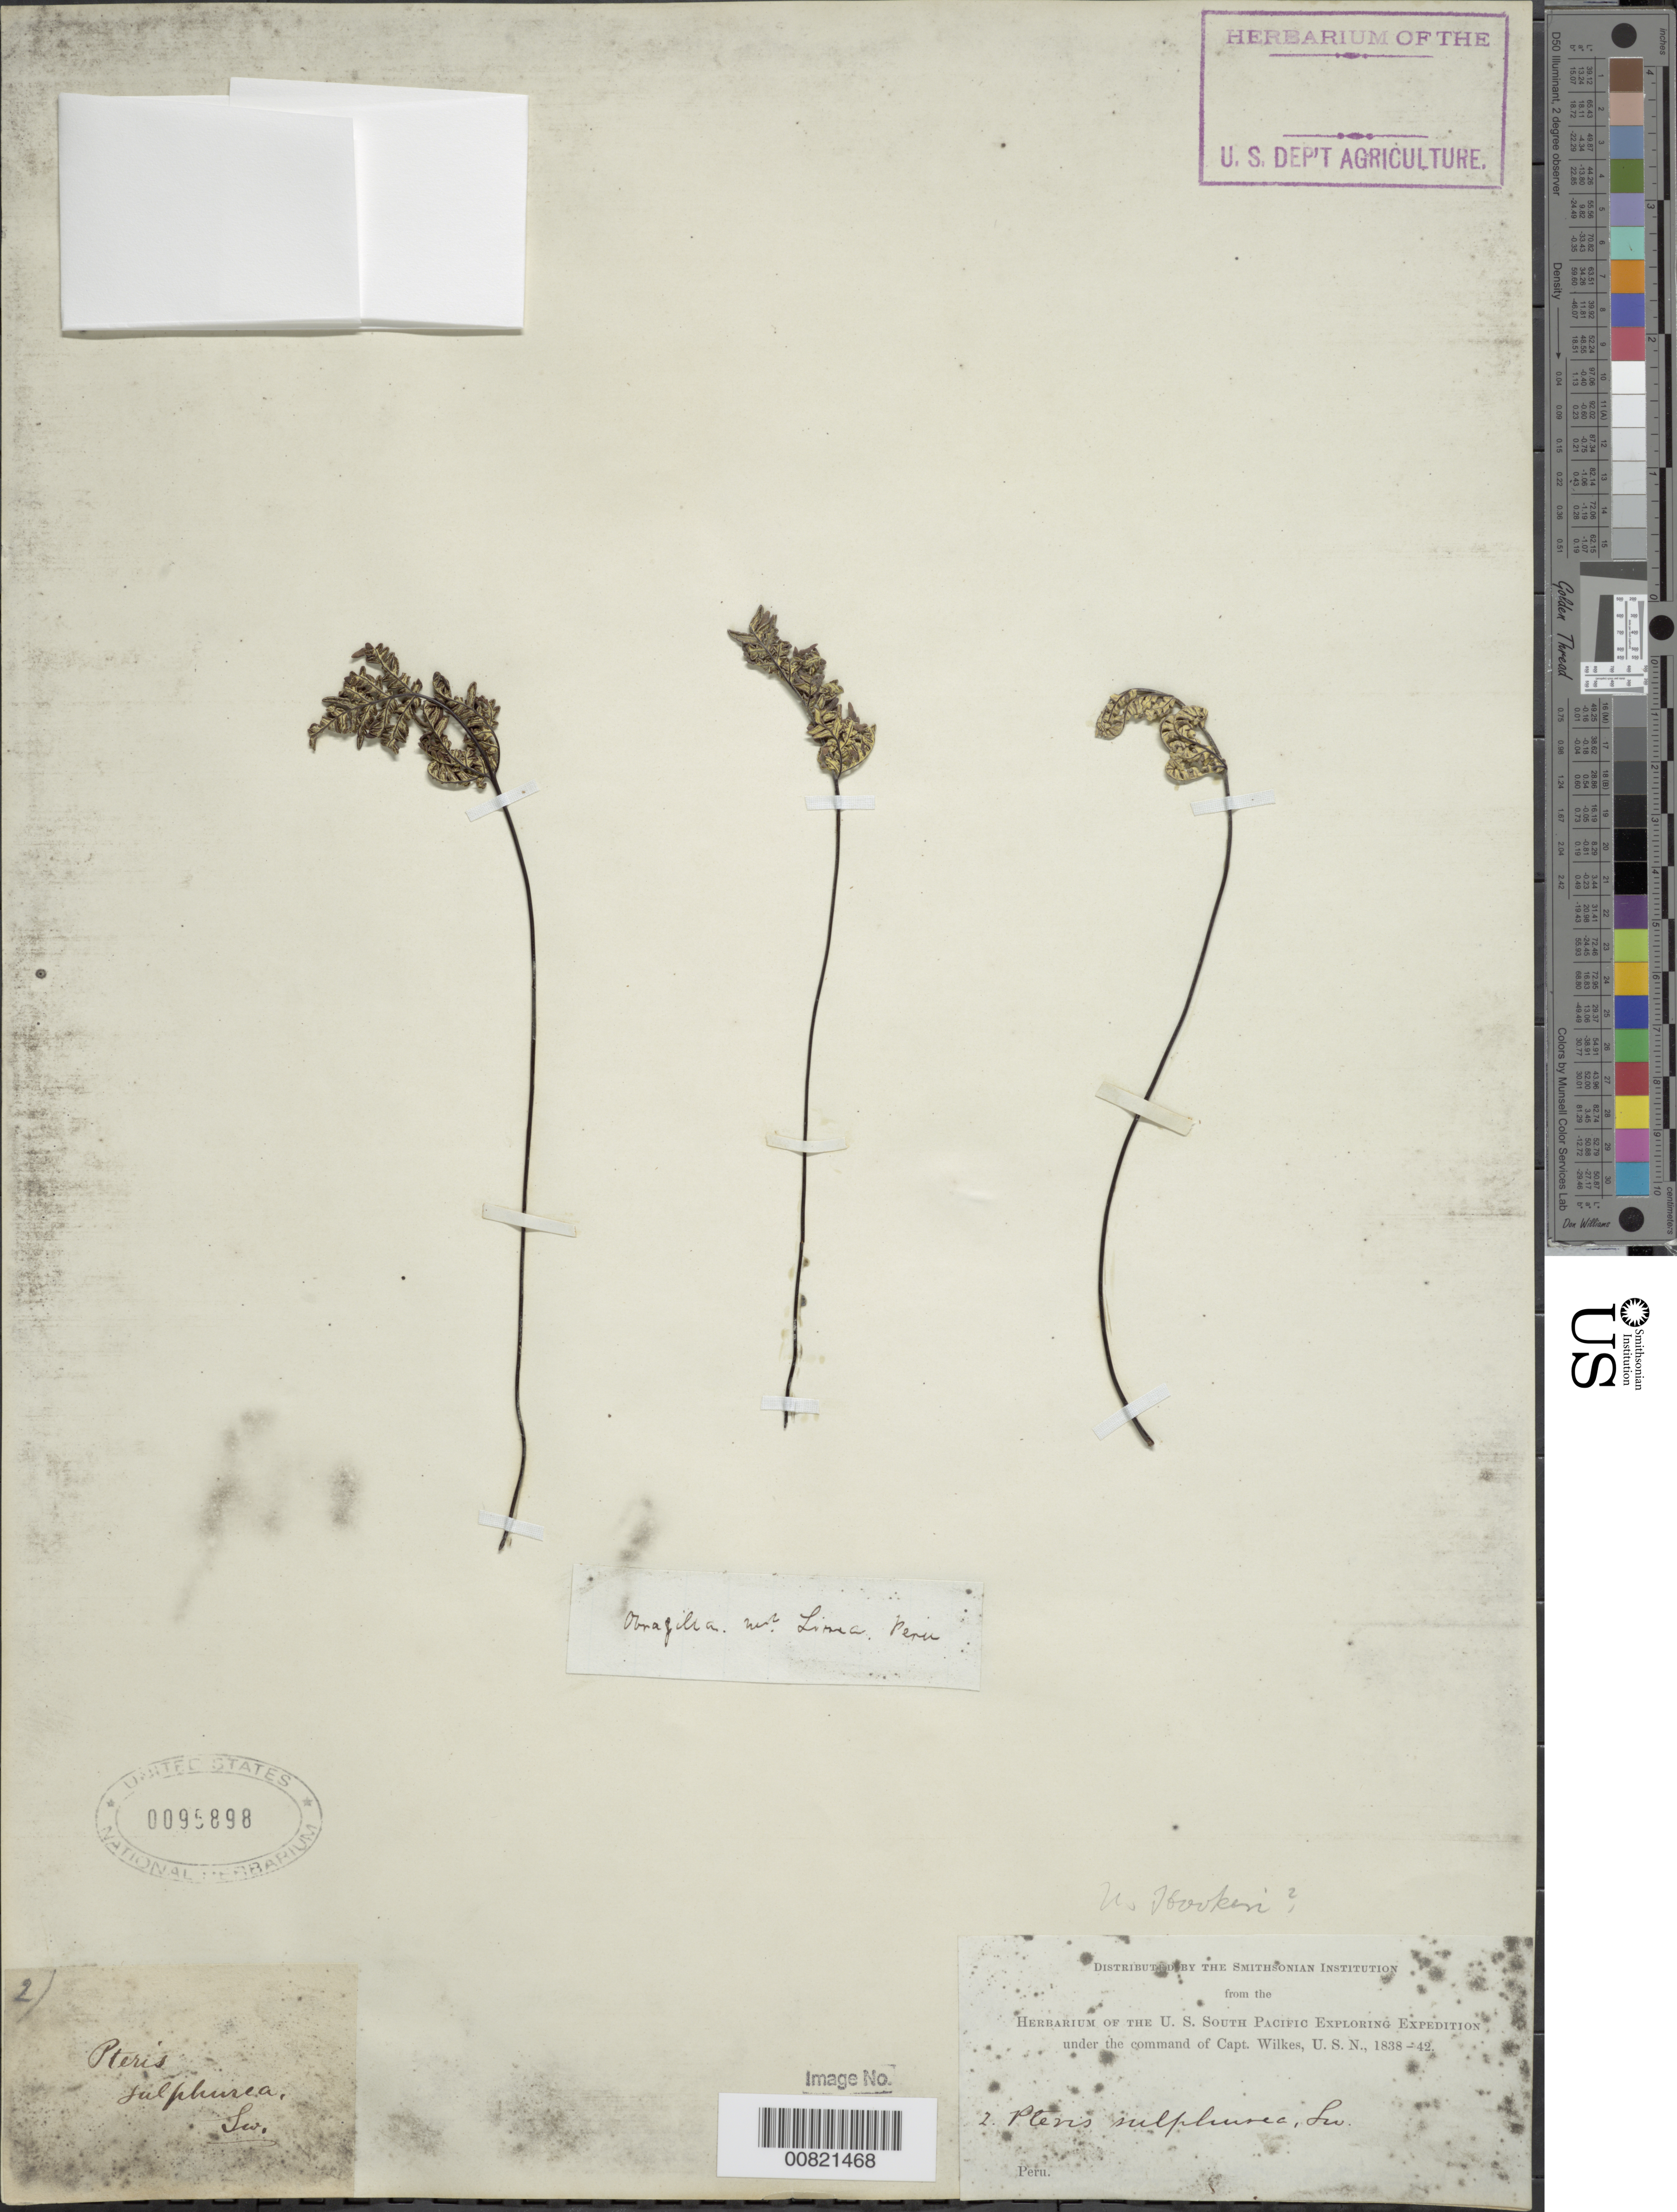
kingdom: Plantae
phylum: Tracheophyta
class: Polypodiopsida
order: Polypodiales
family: Pteridaceae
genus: Notholaena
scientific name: Notholaena sulphurea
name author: (Cav.) Small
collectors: Wilkes Explor. Exped.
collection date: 1838/1842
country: Peru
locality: Peru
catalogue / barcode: US 95898